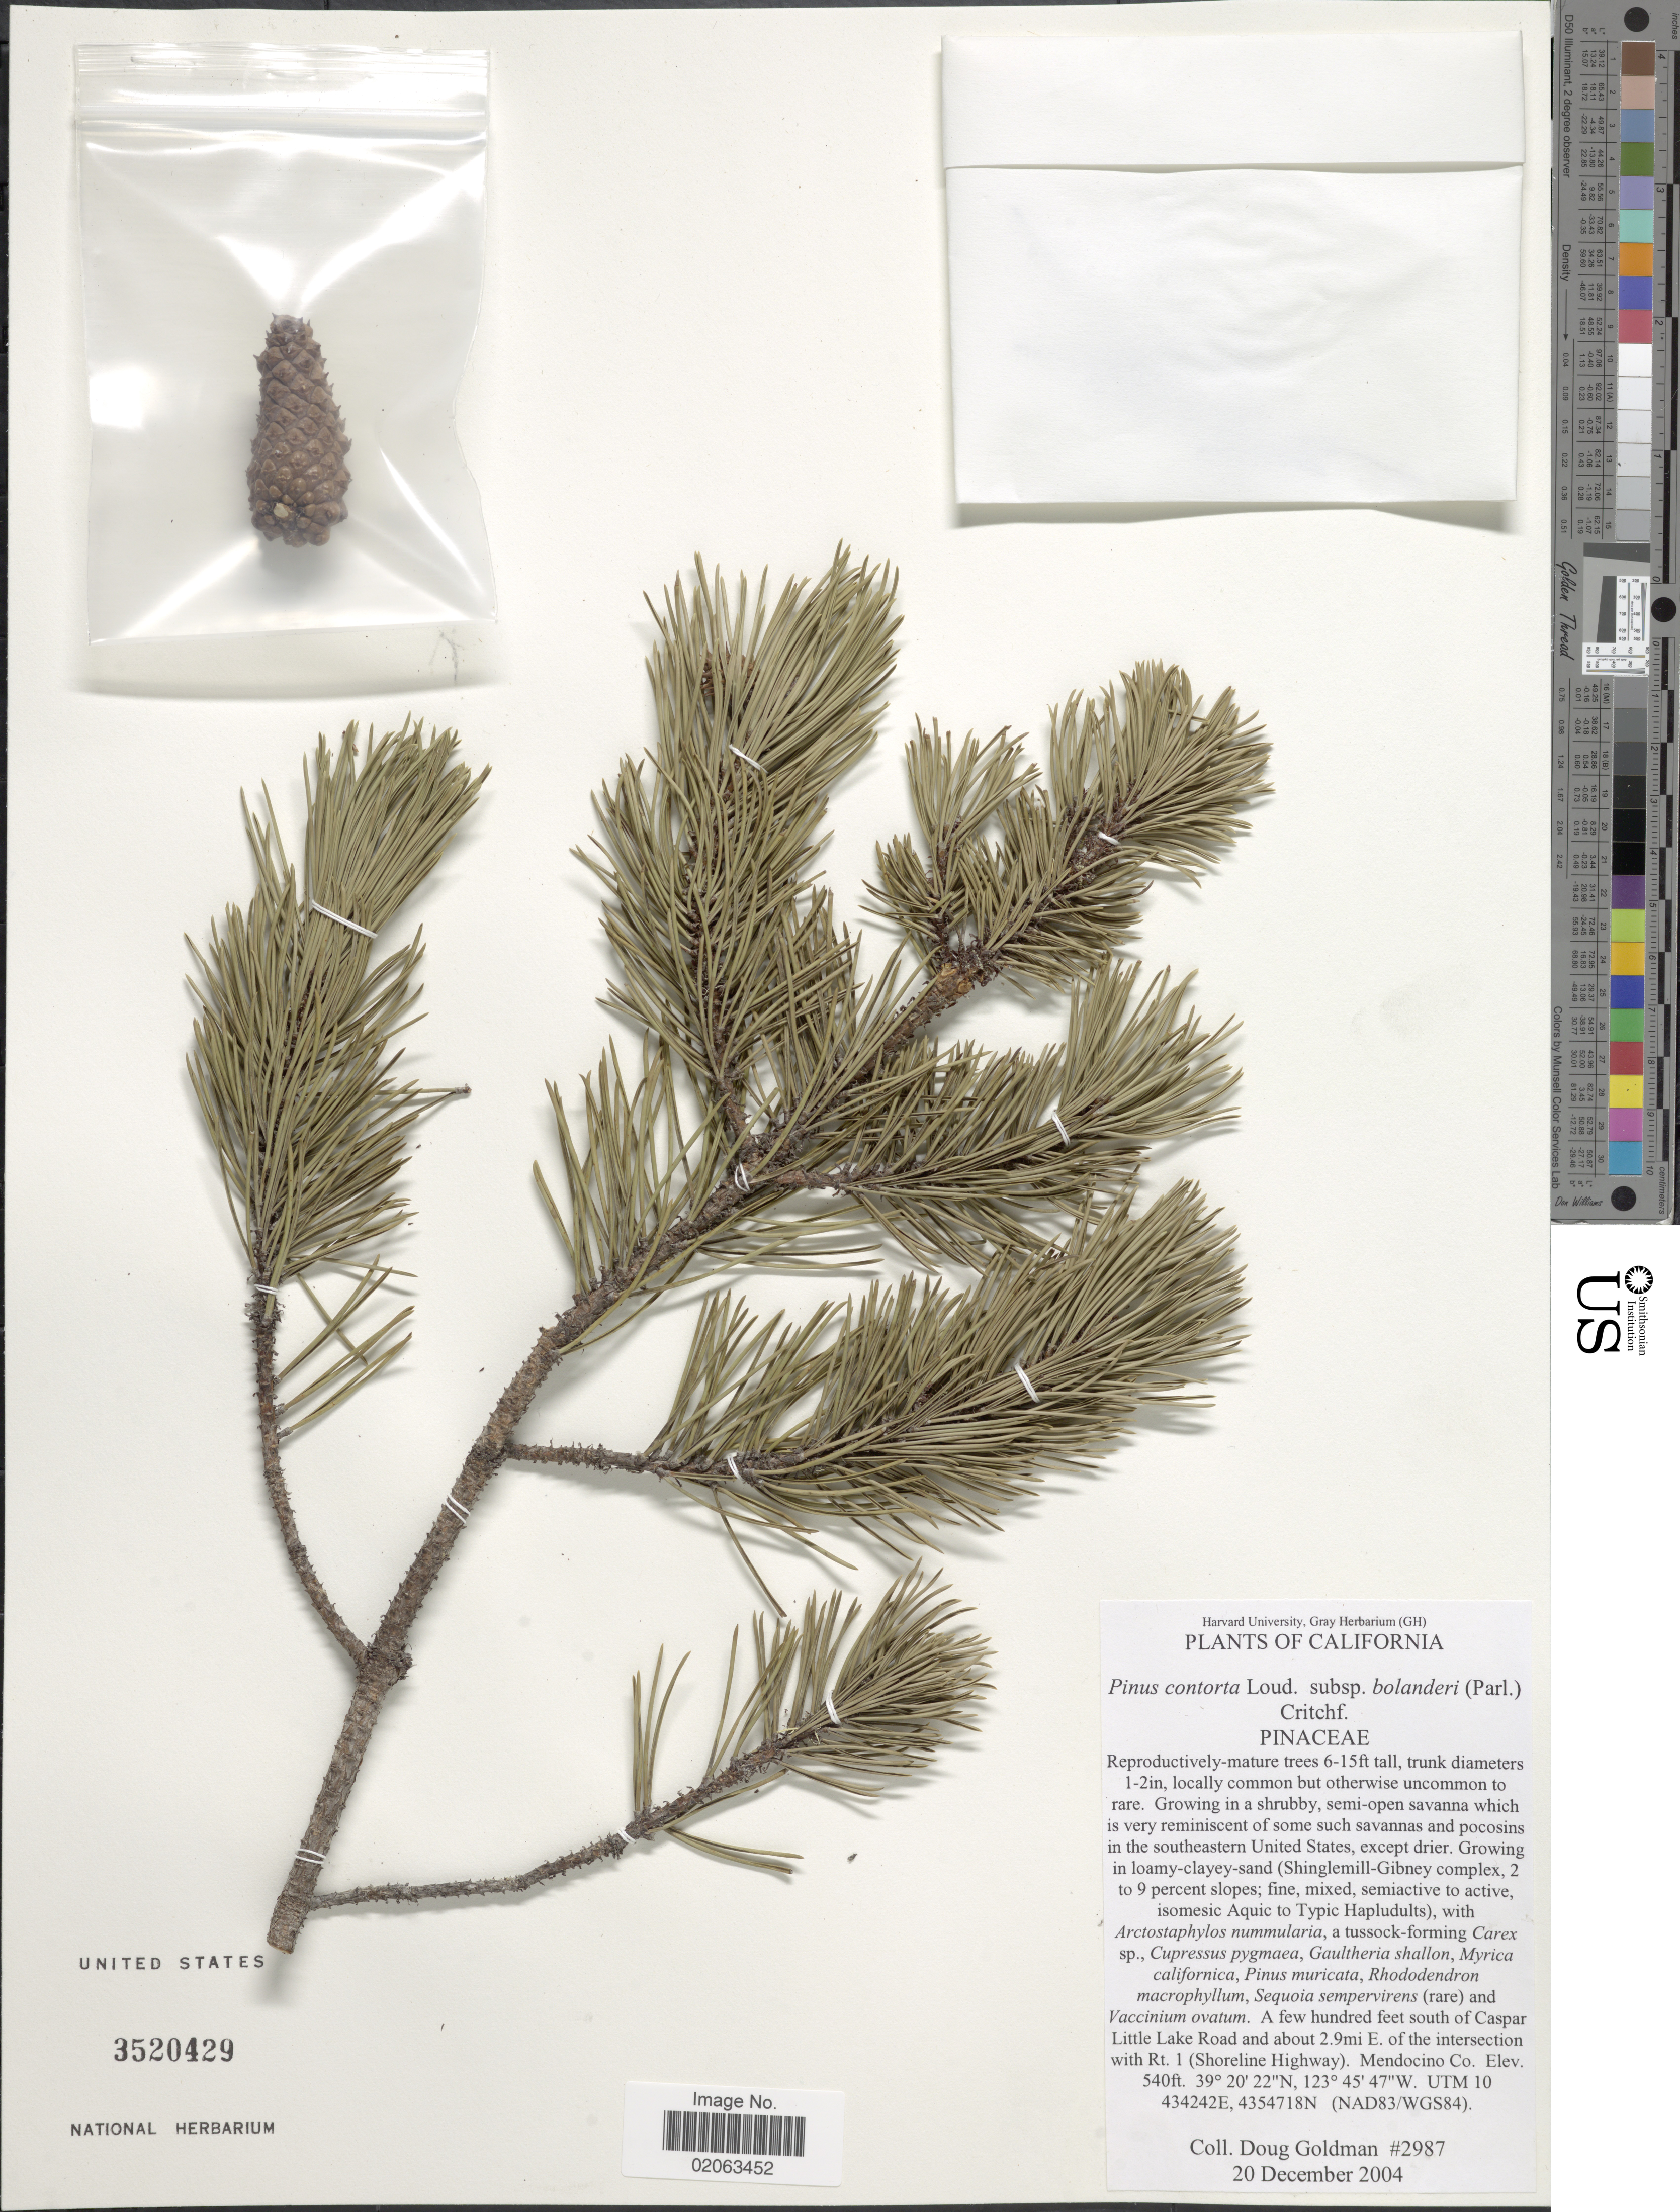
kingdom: Plantae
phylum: Tracheophyta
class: Pinopsida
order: Pinales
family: Pinaceae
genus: Pinus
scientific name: Pinus contorta subsp. bolanderi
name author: (Parl.) Critchf.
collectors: D. Goldman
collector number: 2987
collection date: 2004-12-20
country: United States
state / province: California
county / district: Mendocino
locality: California. A few hundred feet south of Caspar Little Lake Road and about 2.9 mi E. of the intersection with Rt. 1 (shoreline Highway), Mendocino Co.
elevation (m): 165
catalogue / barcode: US 3520429